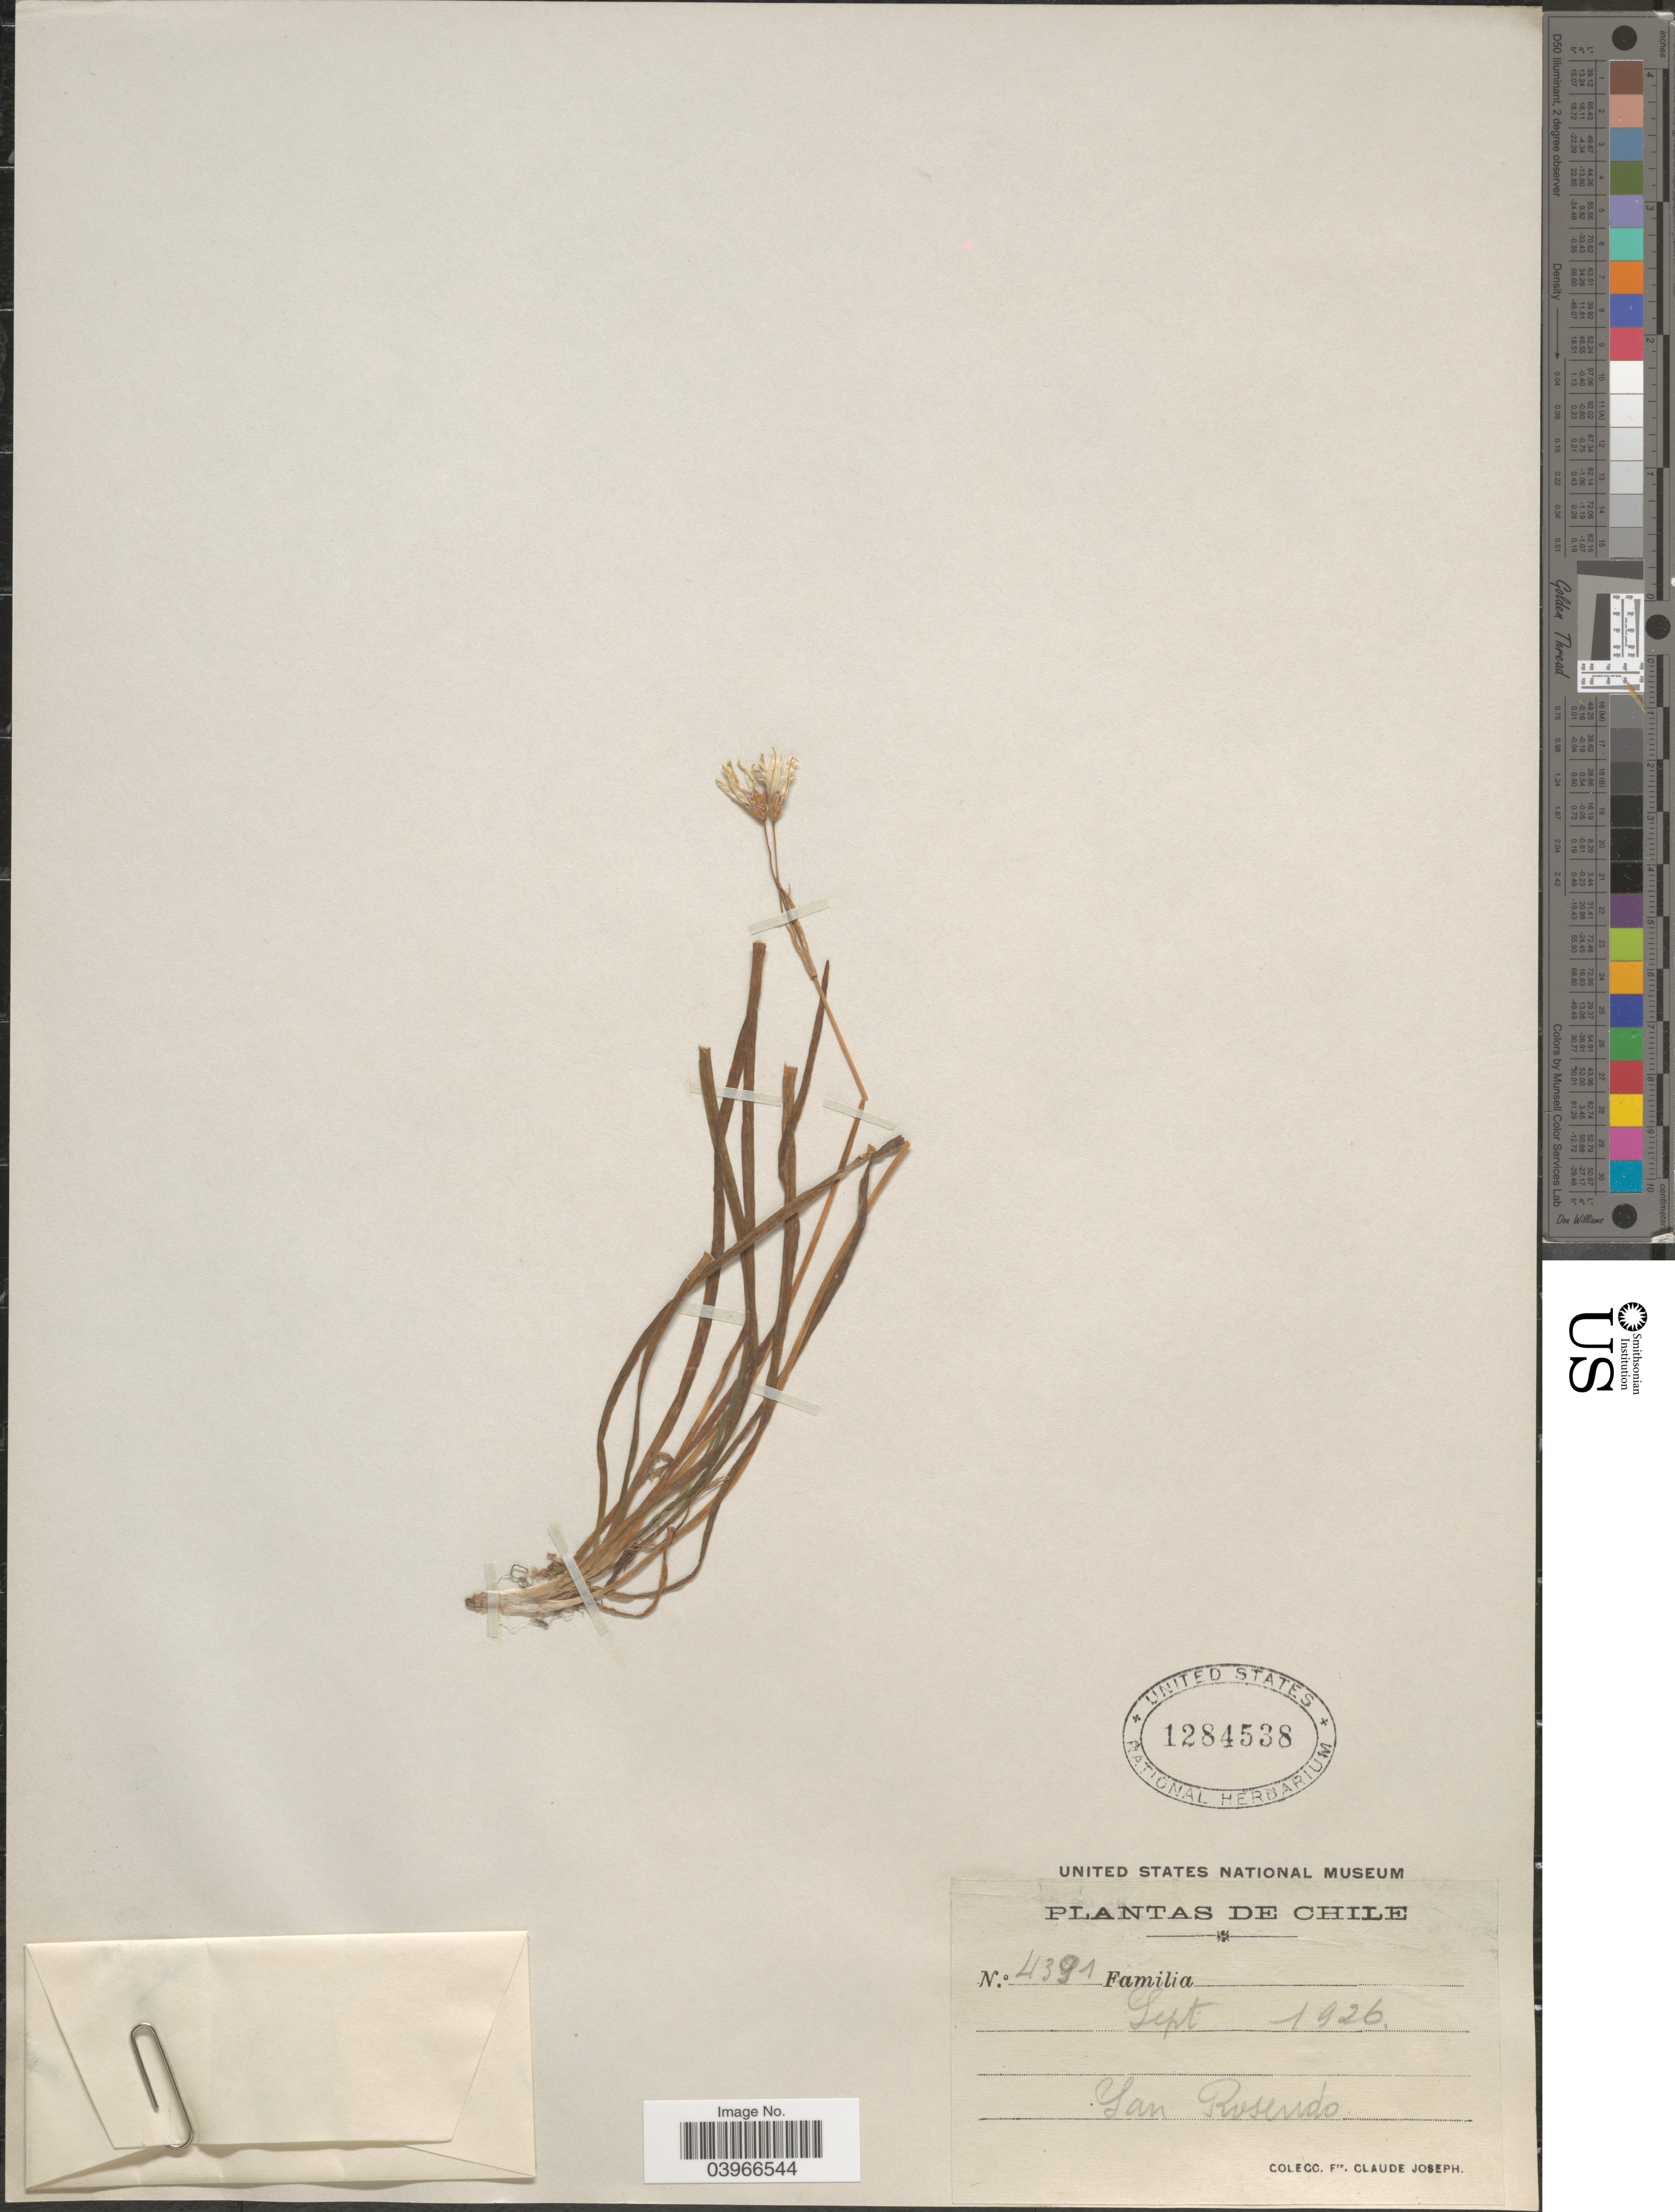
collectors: Bro. Claude-Joseph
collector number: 4391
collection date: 1926-09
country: Chile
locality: San Rosendo.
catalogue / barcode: US 1284538